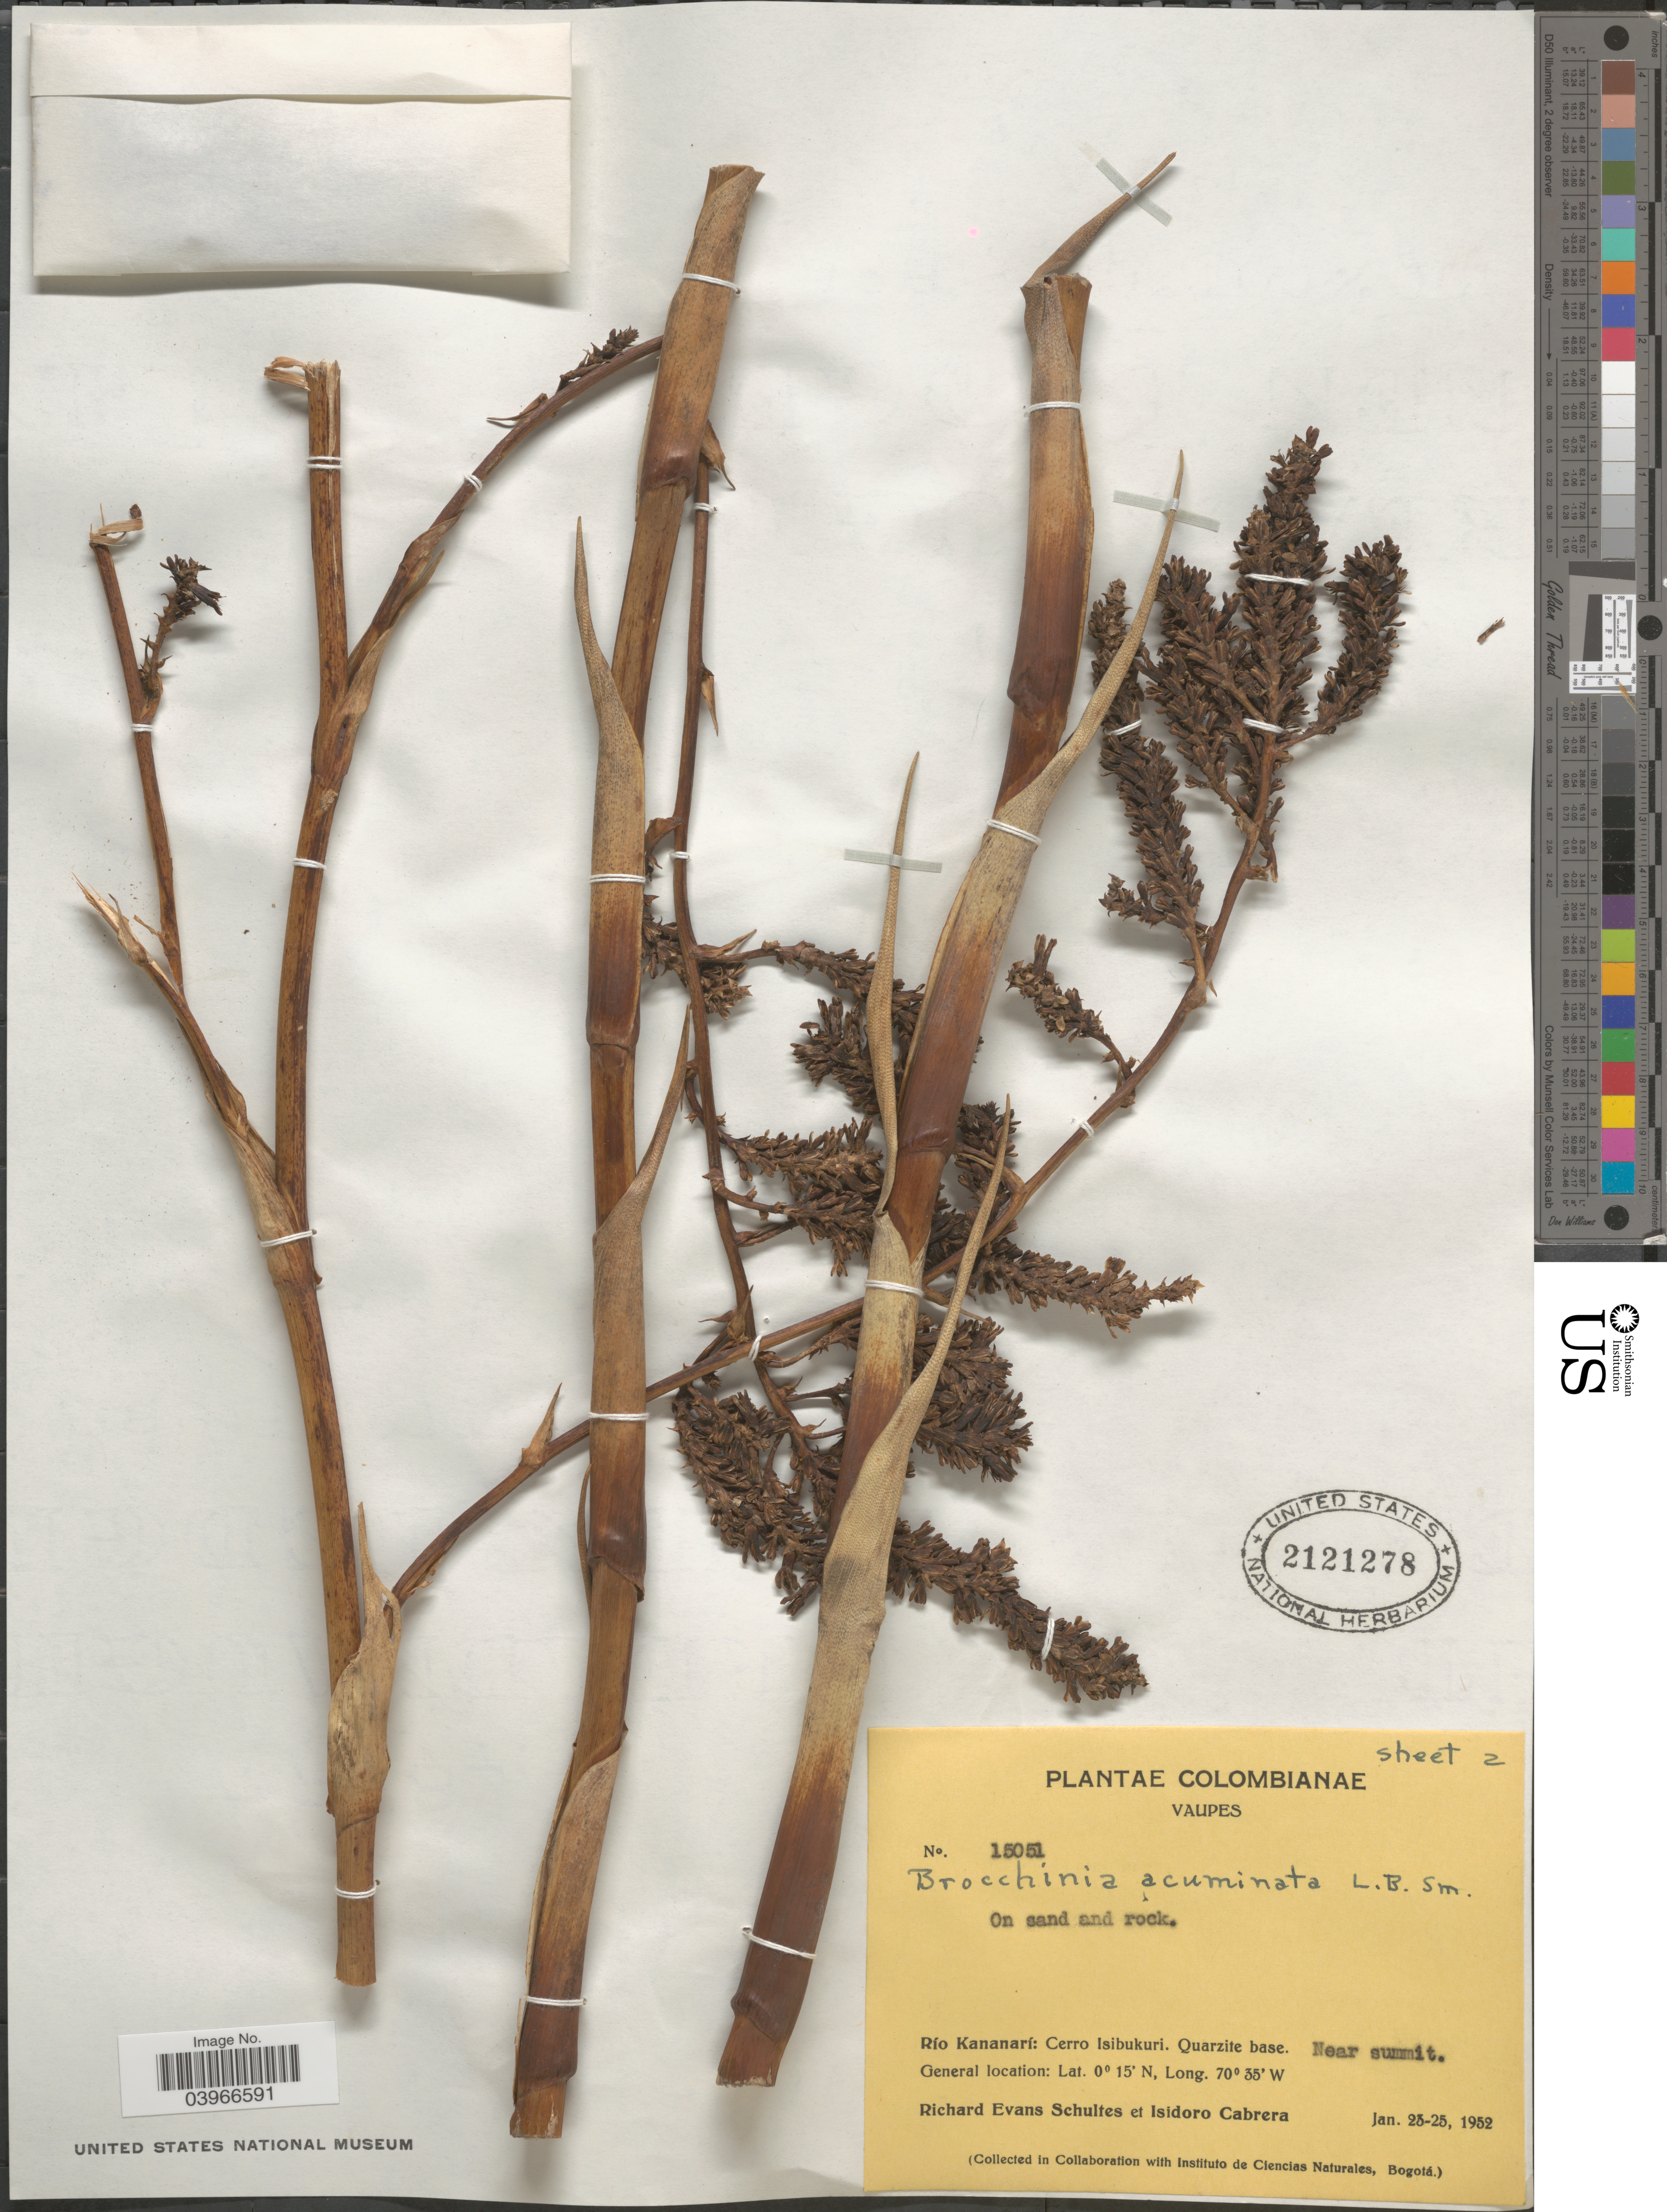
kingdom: Plantae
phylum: Tracheophyta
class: Liliopsida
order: Poales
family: Bromeliaceae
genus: Brocchinia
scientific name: Brocchinia acuminata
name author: L.B. Sm.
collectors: R. E. Schultes & I. Cabrera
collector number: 15051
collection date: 1952-01-23/1952-01-25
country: Colombia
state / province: Vaupés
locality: Río Kananarí: Cerro Isibukuri. Quarzite base. Near summit.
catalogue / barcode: US 2121278